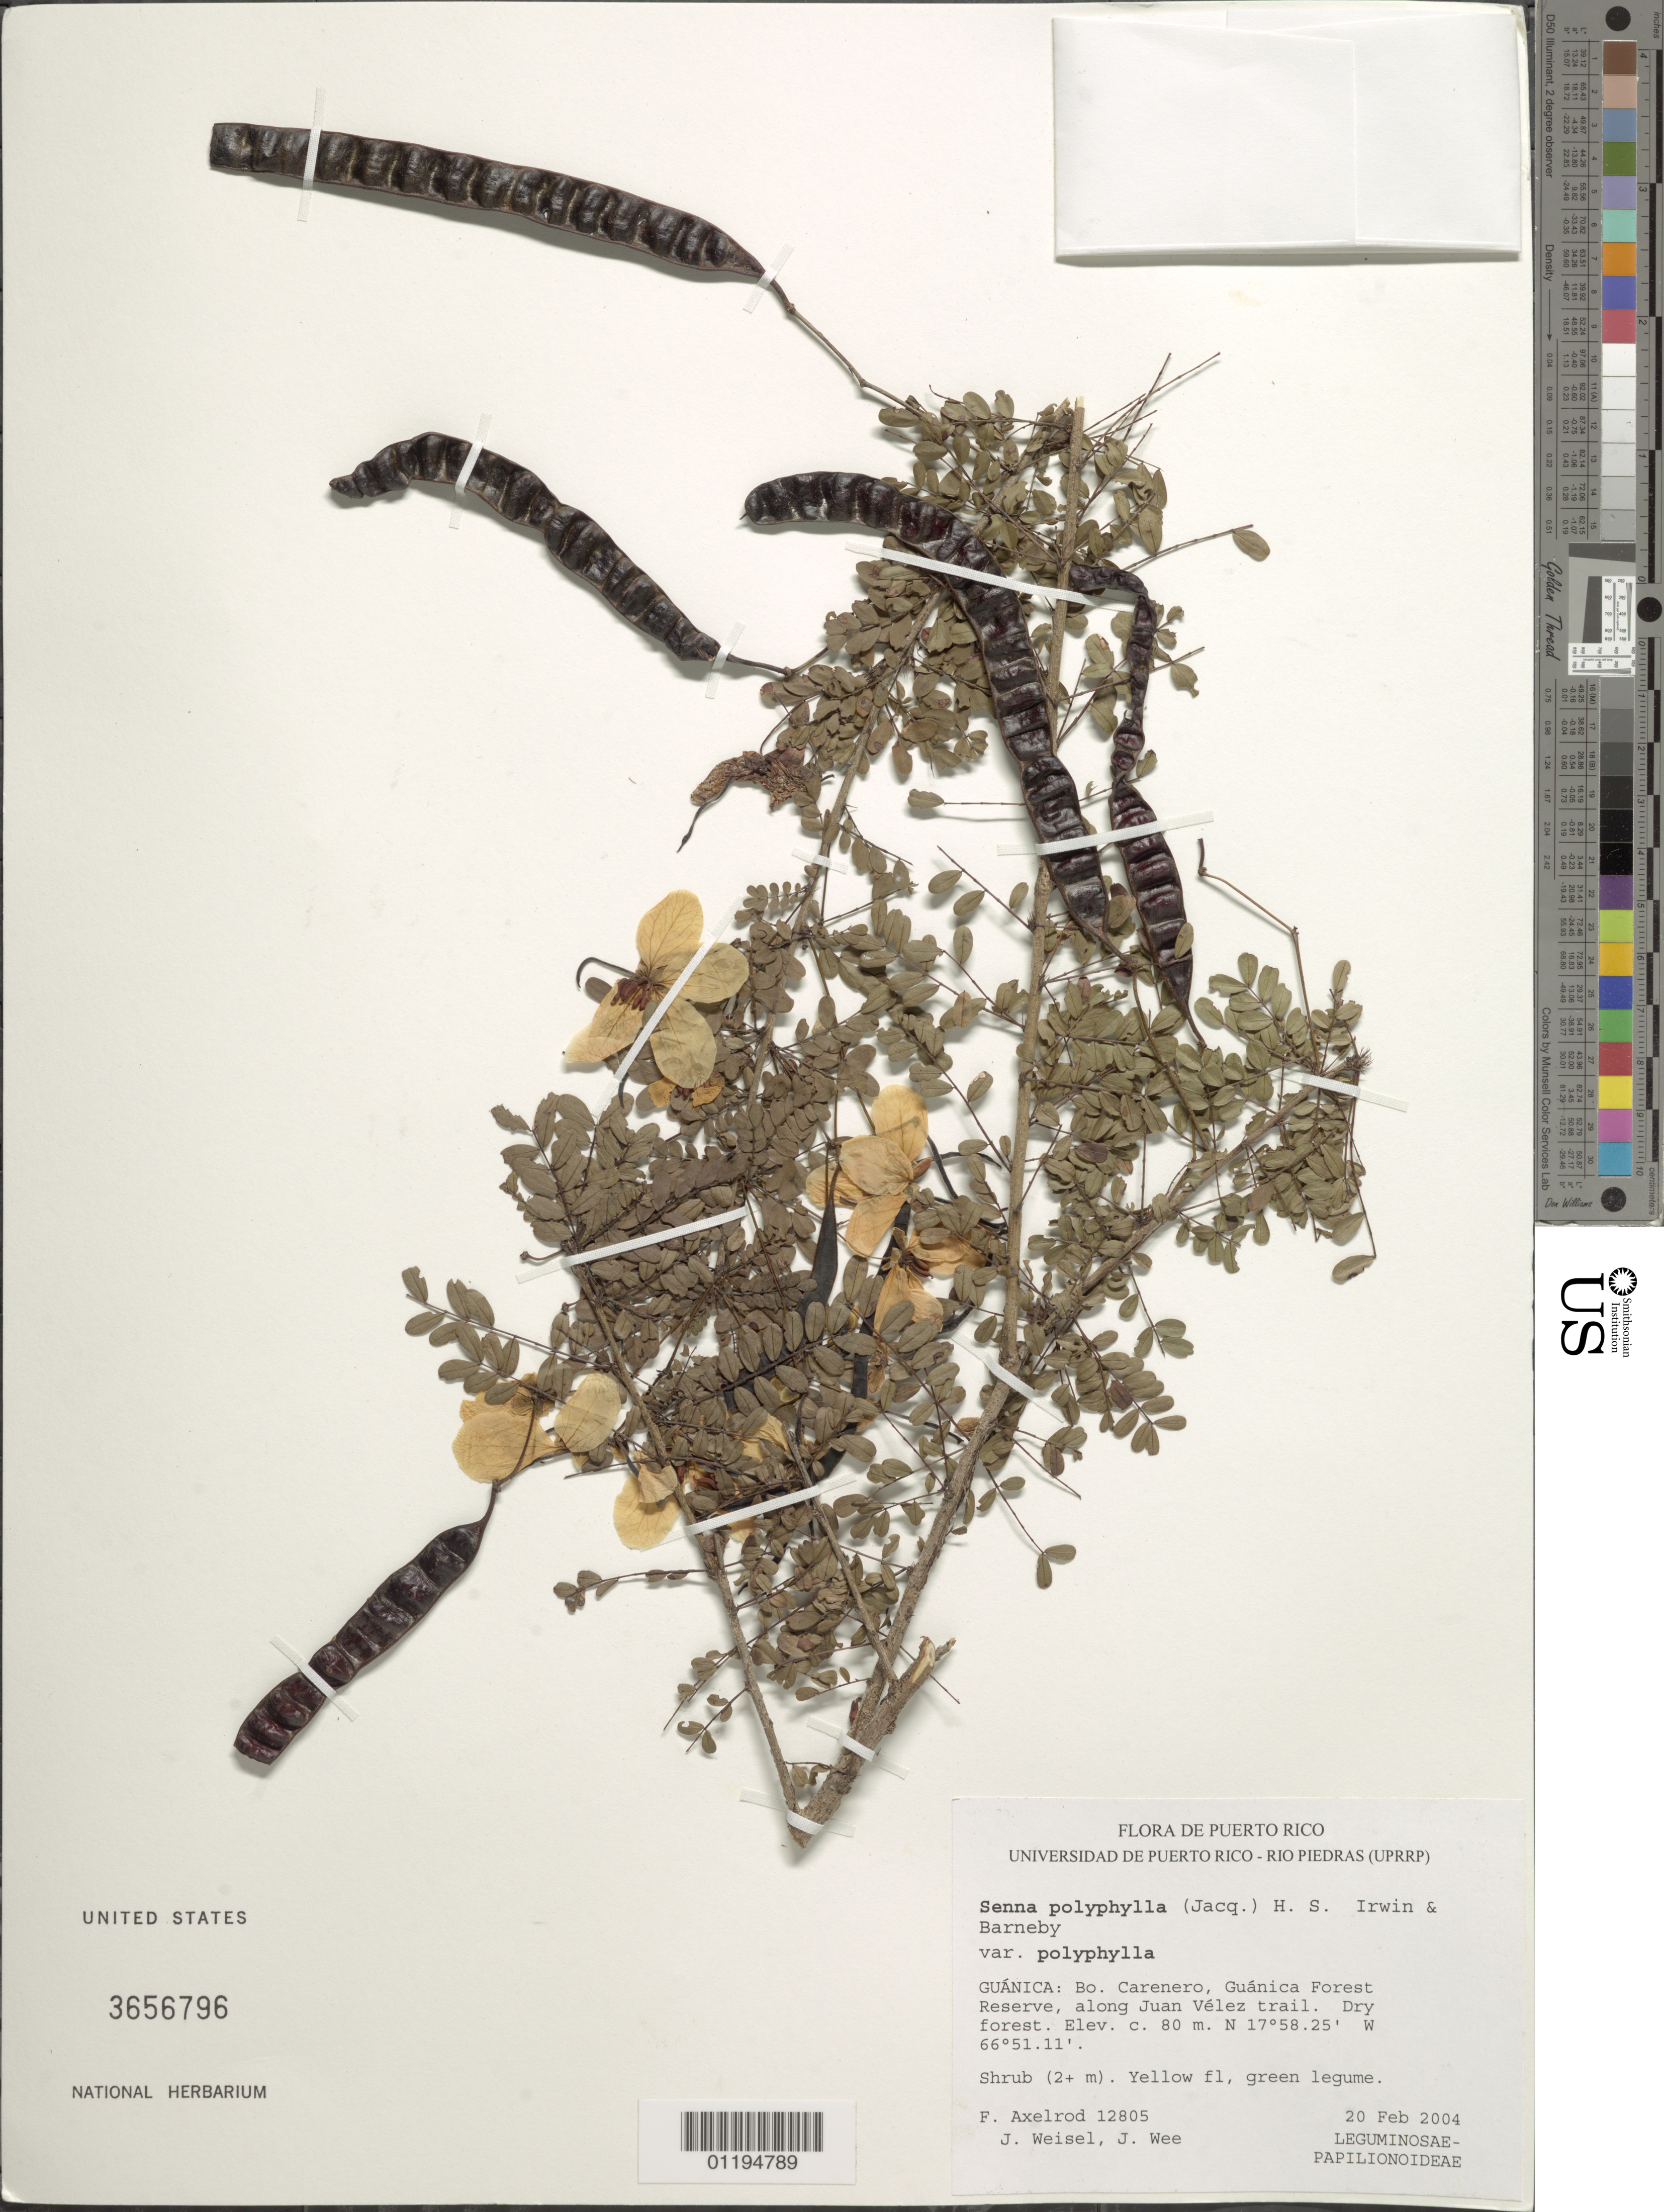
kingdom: Plantae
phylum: Tracheophyta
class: Magnoliopsida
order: Fabales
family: Fabaceae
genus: Senna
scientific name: Senna polyphylla var. polyphylla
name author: (Jacq.) H.S. Irwin & Barneby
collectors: F. S. Axelrod, J. Weisel & J. Wee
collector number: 12805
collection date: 2004-02-20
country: Puerto Rico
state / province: Guanica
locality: Guanica Forest reserve along Juan velez trail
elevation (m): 80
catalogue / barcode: US 3656796